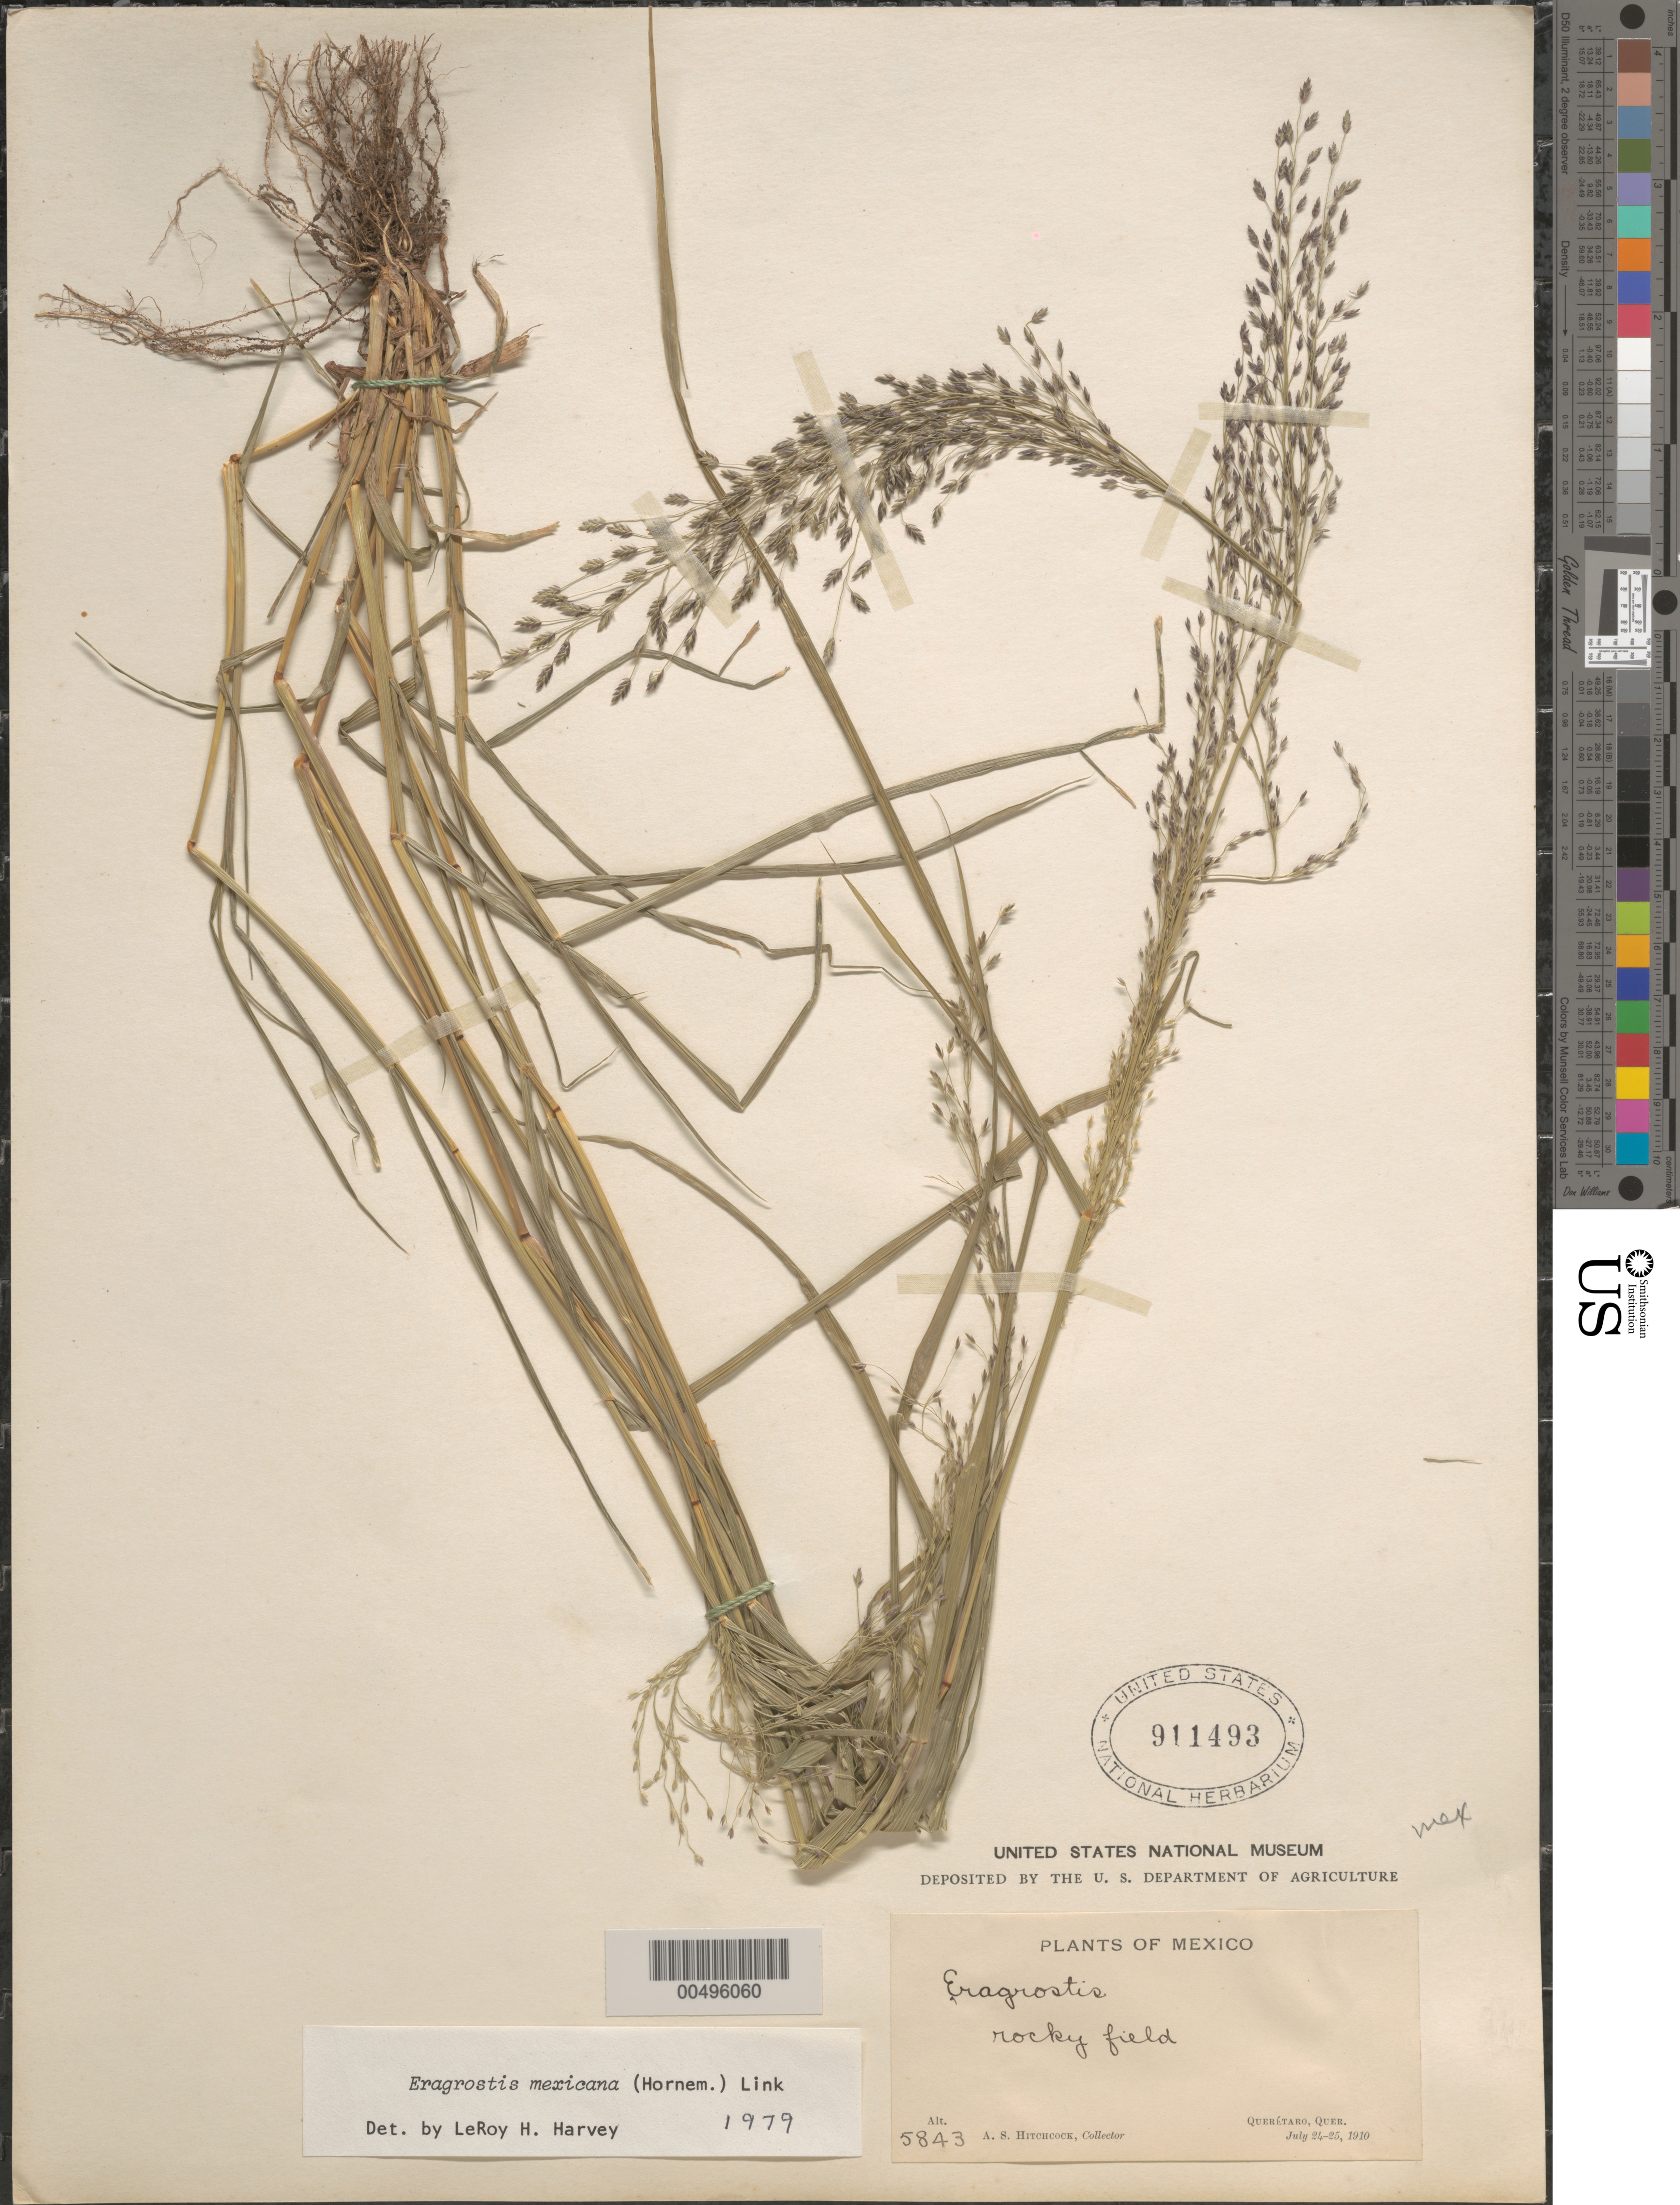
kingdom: Plantae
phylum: Tracheophyta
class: Liliopsida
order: Poales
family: Poaceae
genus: Eragrostis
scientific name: Eragrostis mexicana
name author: (Hornem.) Link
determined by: Harvey, L. H.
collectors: A. S. Hitchcock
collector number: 5843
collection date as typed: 24 Jul 1910 to 25 Jul 1910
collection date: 1910-07-24/1910-07-25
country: Mexico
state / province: Querétaro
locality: Querétaro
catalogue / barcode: US 911493